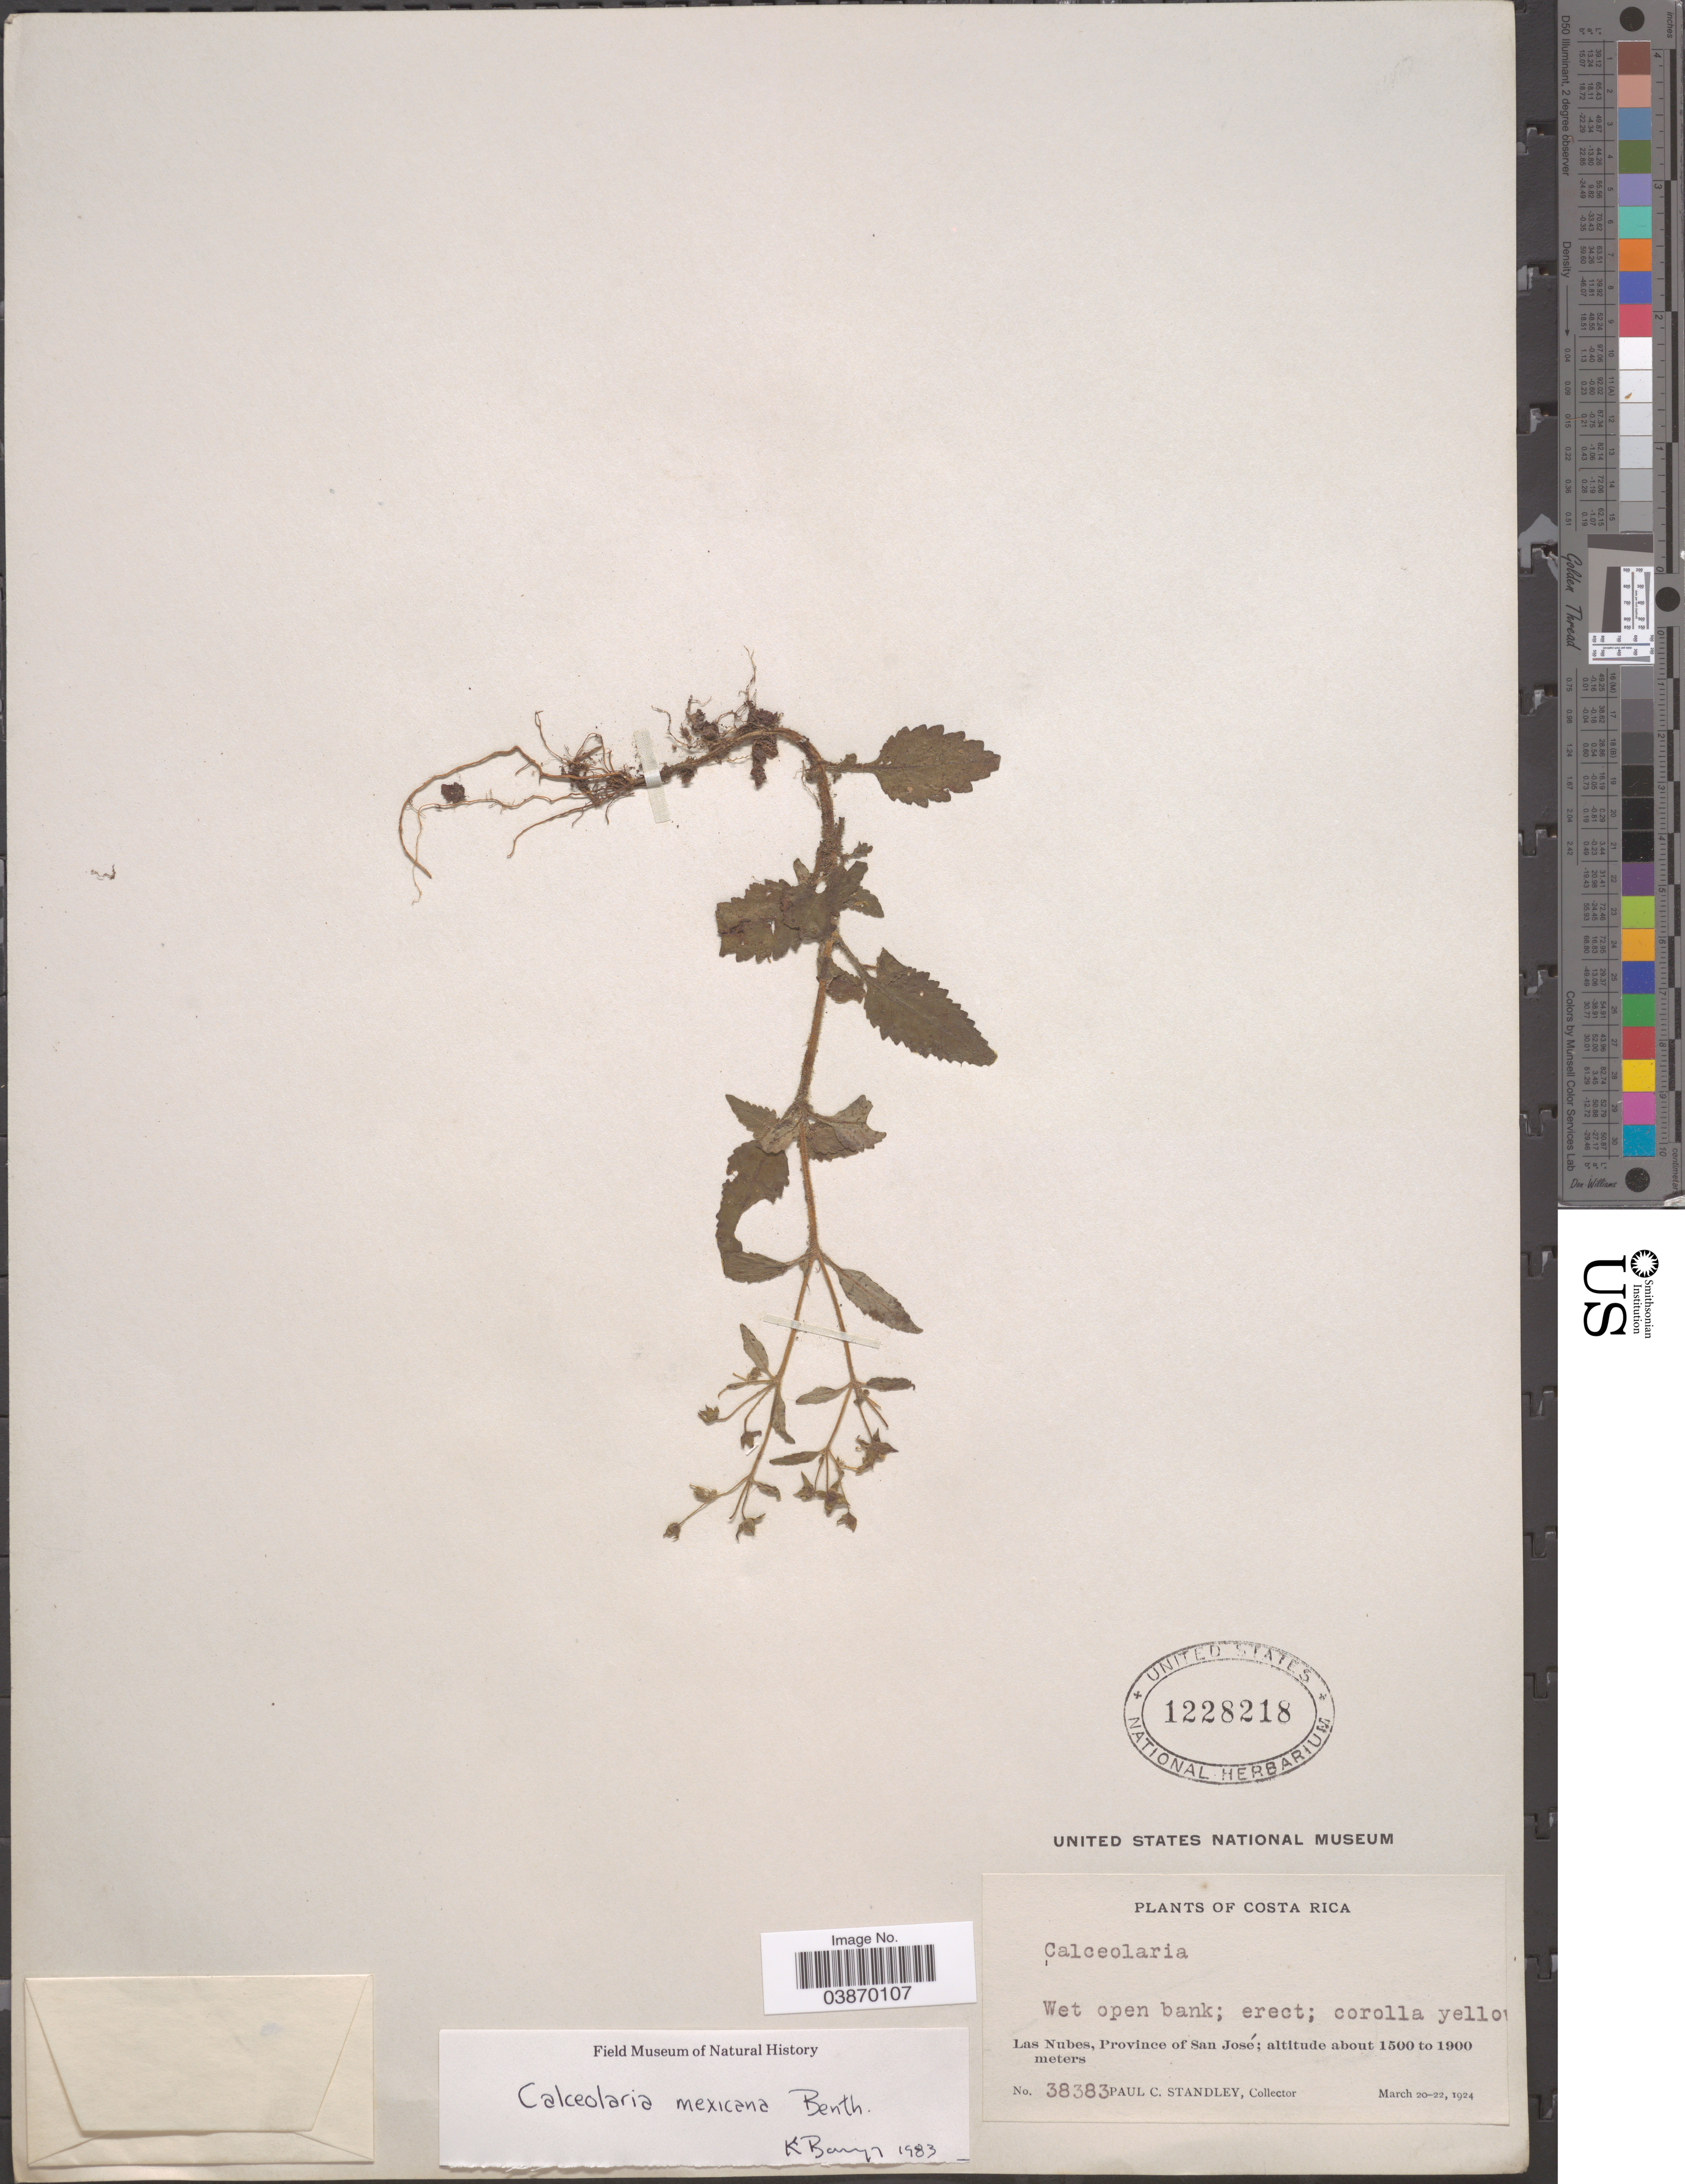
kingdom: Plantae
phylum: Tracheophyta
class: Magnoliopsida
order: Lamiales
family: Calceolariaceae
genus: Calceolaria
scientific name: Calceolaria mexicana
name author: Benth.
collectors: P. C. Standley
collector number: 38383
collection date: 1924-03-20/1924-03-22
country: Costa Rica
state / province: San José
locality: Las Nubes.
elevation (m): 1500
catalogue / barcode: US 1228218